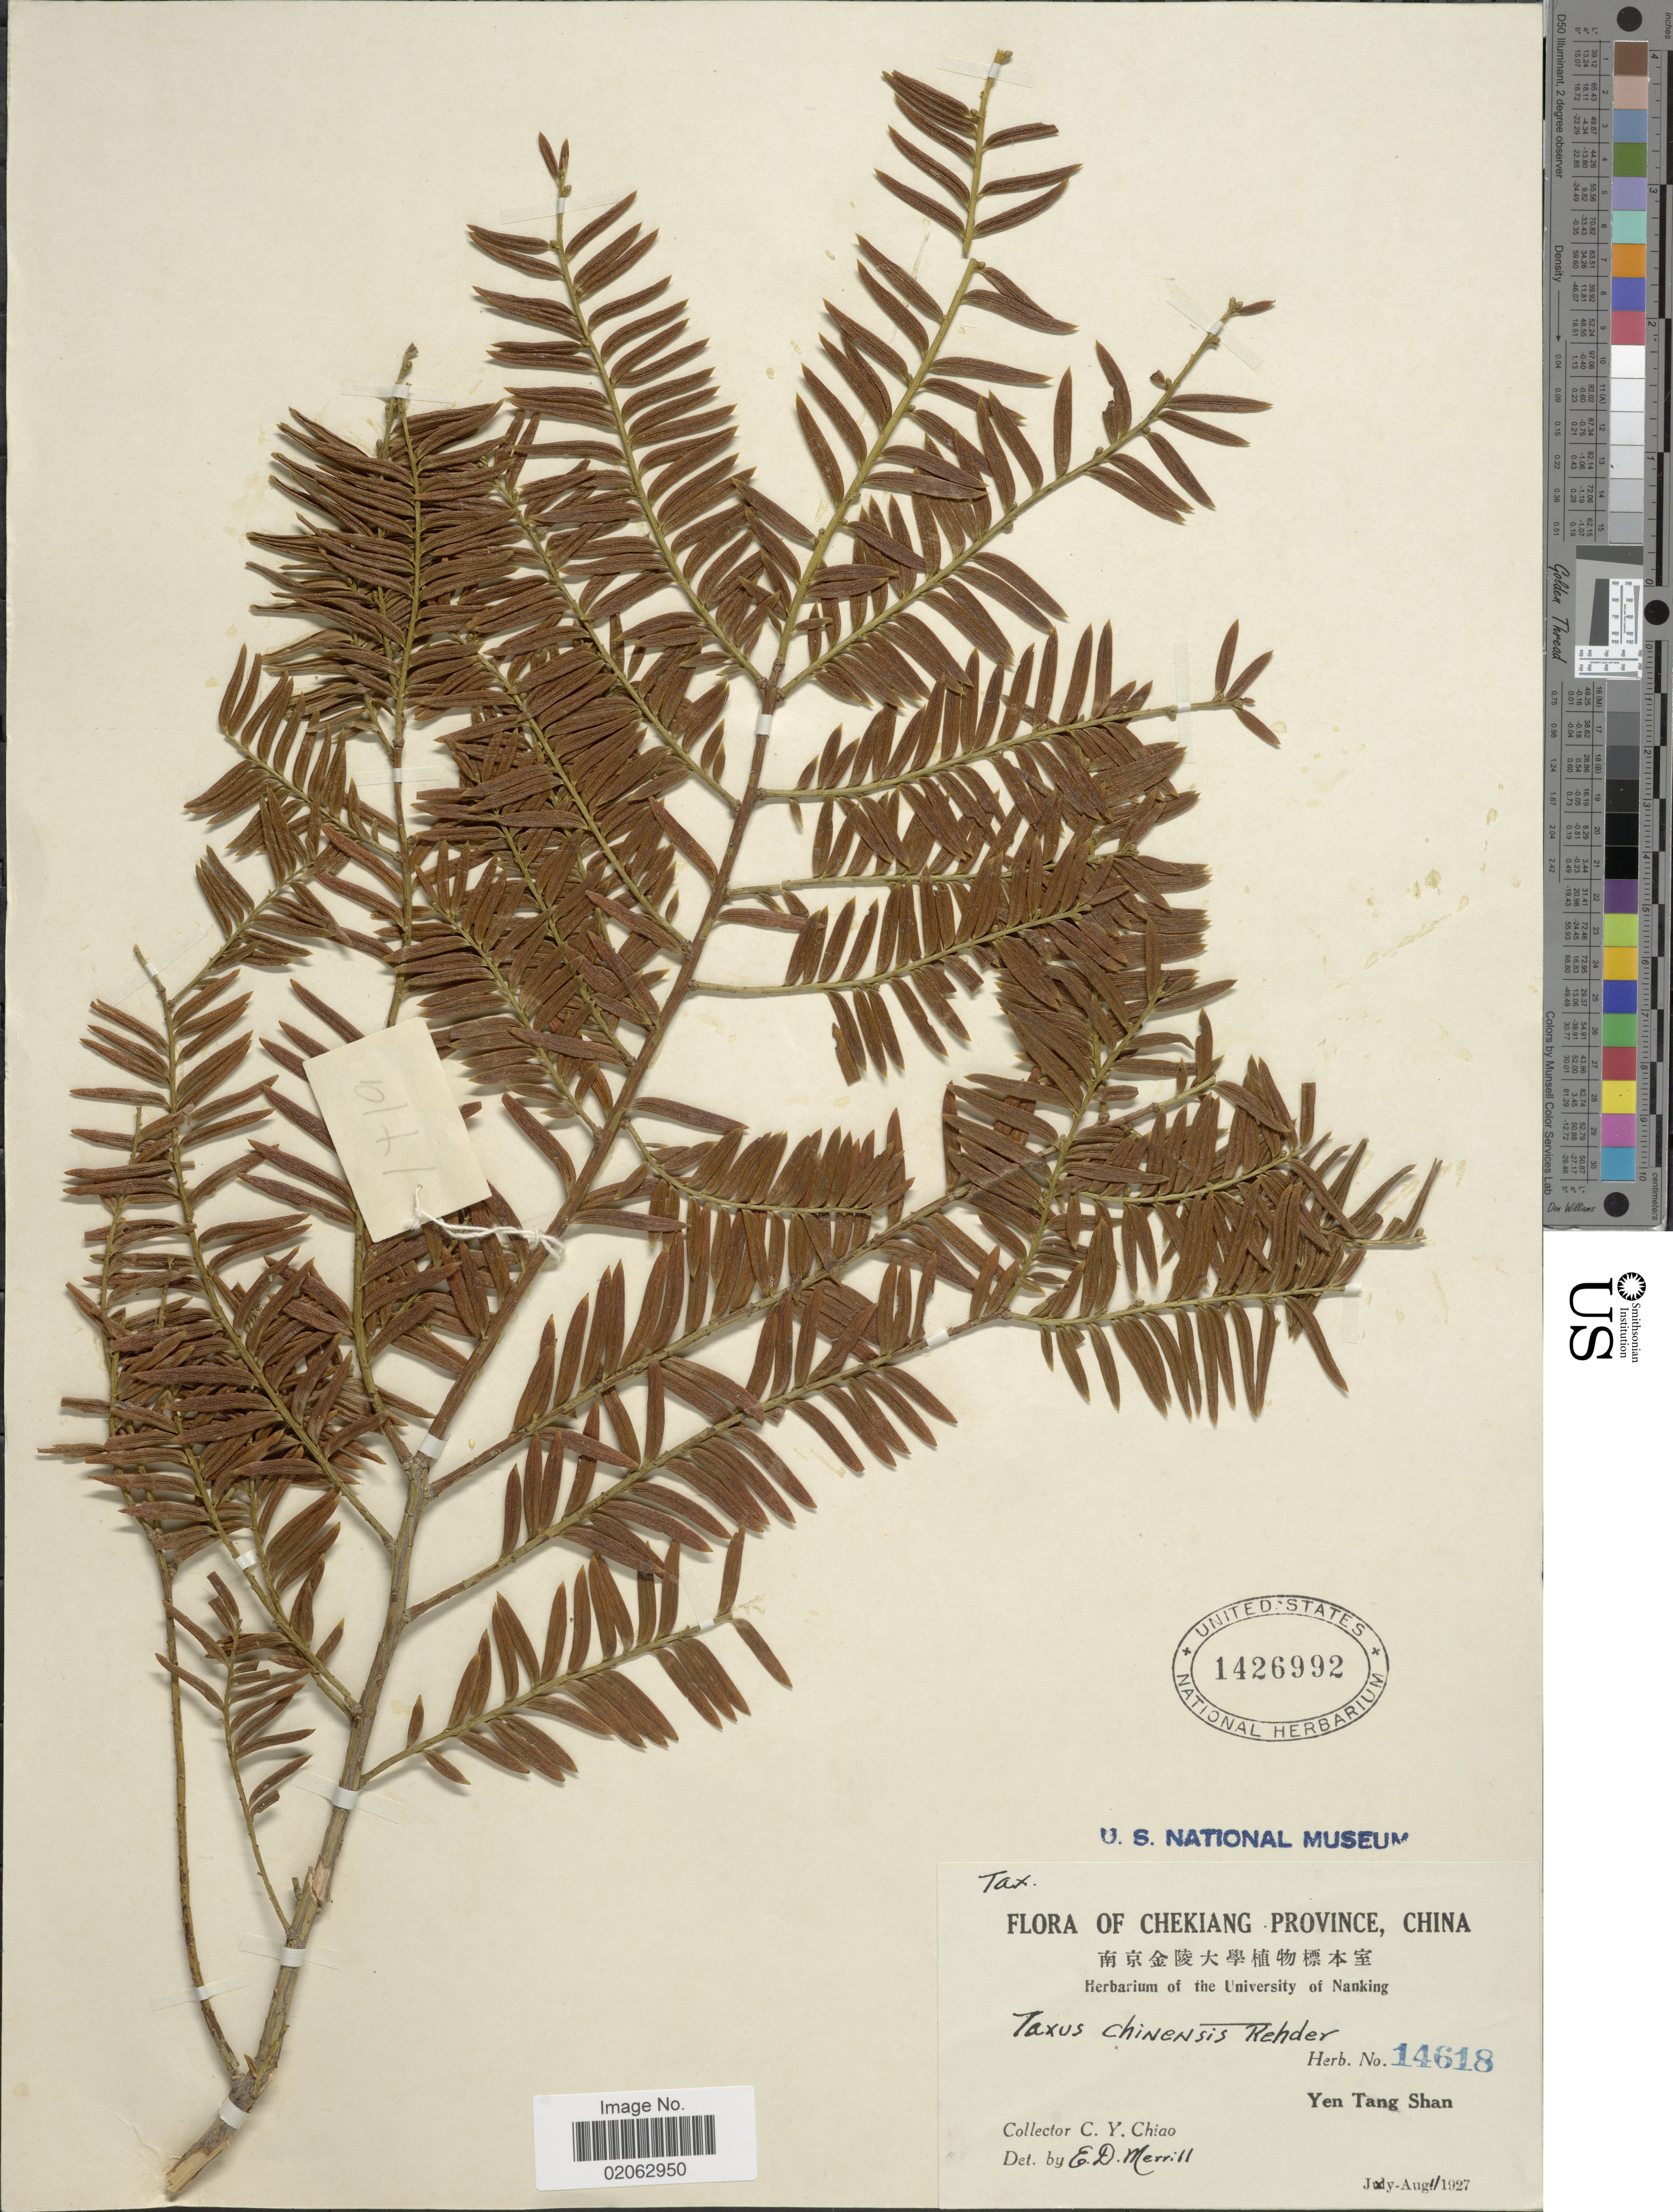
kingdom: Plantae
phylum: Tracheophyta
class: Pinopsida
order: Pinales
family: Taxaceae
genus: Taxus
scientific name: Taxus celebica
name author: (Warb.) H.L. Li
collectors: C. Y. Chiao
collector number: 14618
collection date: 1927-08-11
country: China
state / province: Zhejiang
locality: Chekiang Province, Yen Tang Shan.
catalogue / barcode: US 1426992